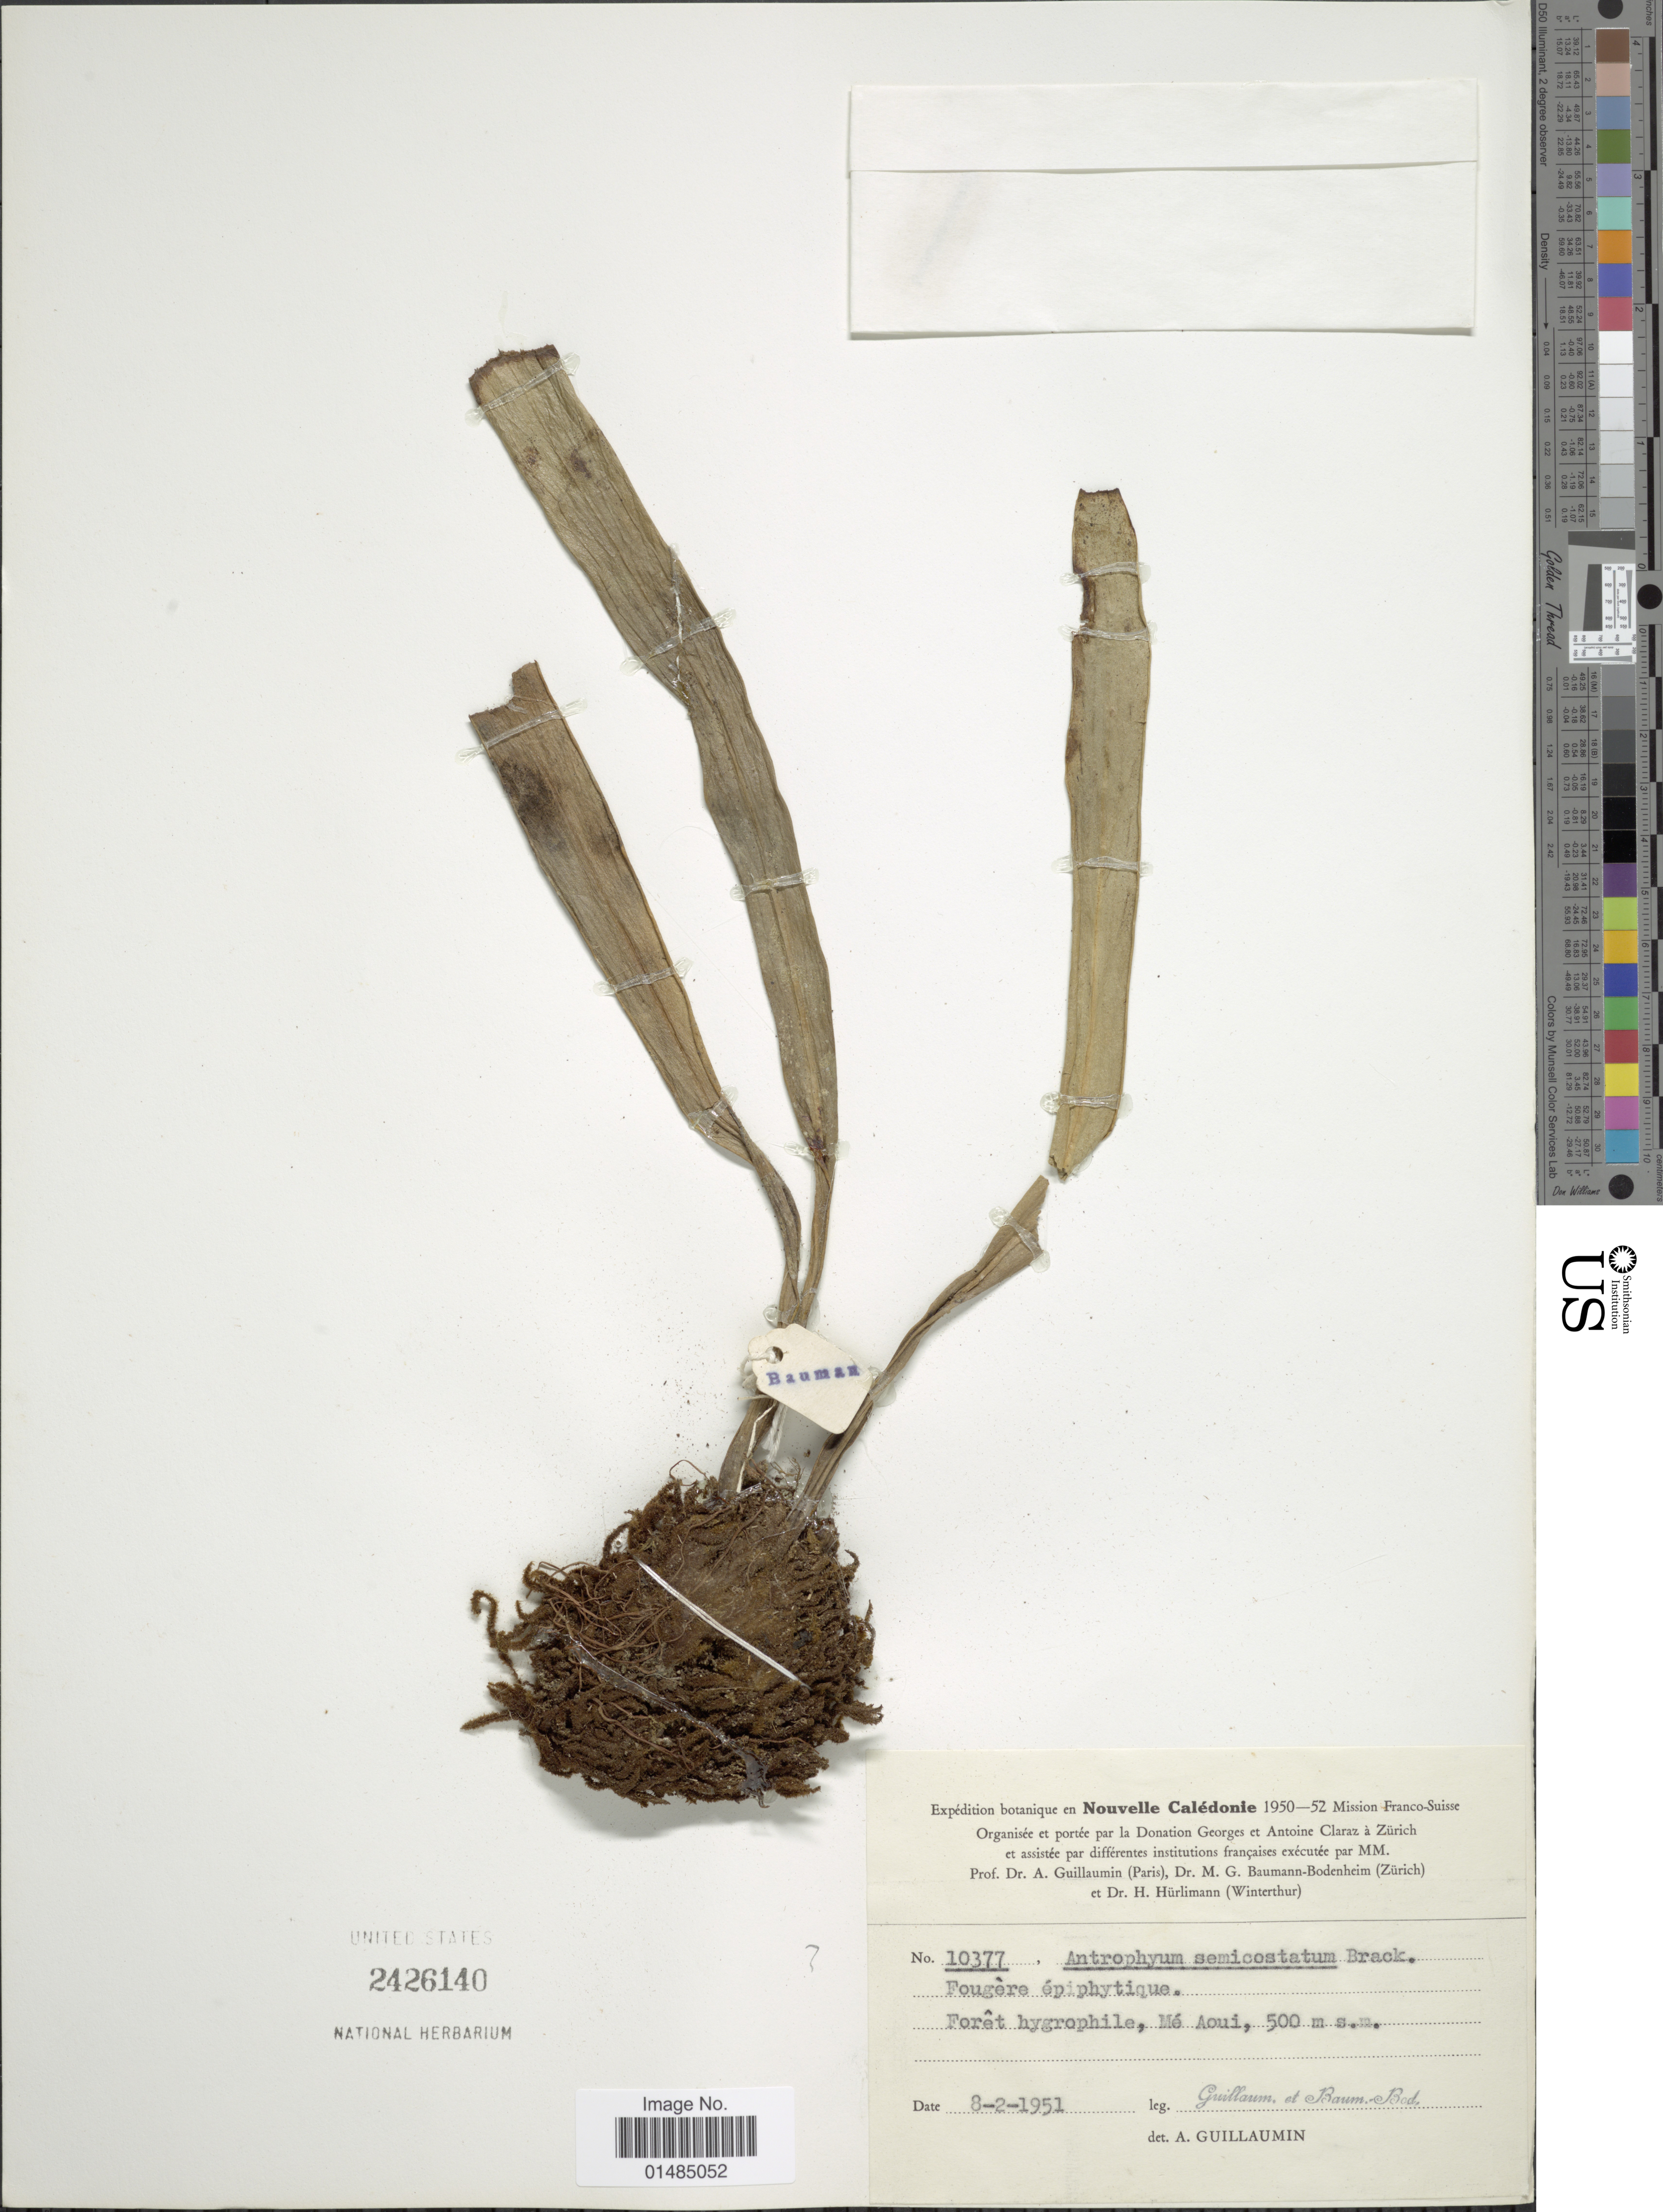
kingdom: Plantae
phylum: Tracheophyta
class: Polypodiopsida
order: Polypodiales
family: Pteridaceae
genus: Antrophyum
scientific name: Antrophyum novae-caledoniae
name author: Hieron.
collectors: A. Guillaumin & M. G. Baumann-Bodenheim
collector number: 10377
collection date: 1951-02-08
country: New Caledonia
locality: Me Aoui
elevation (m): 500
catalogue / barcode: US 2426140